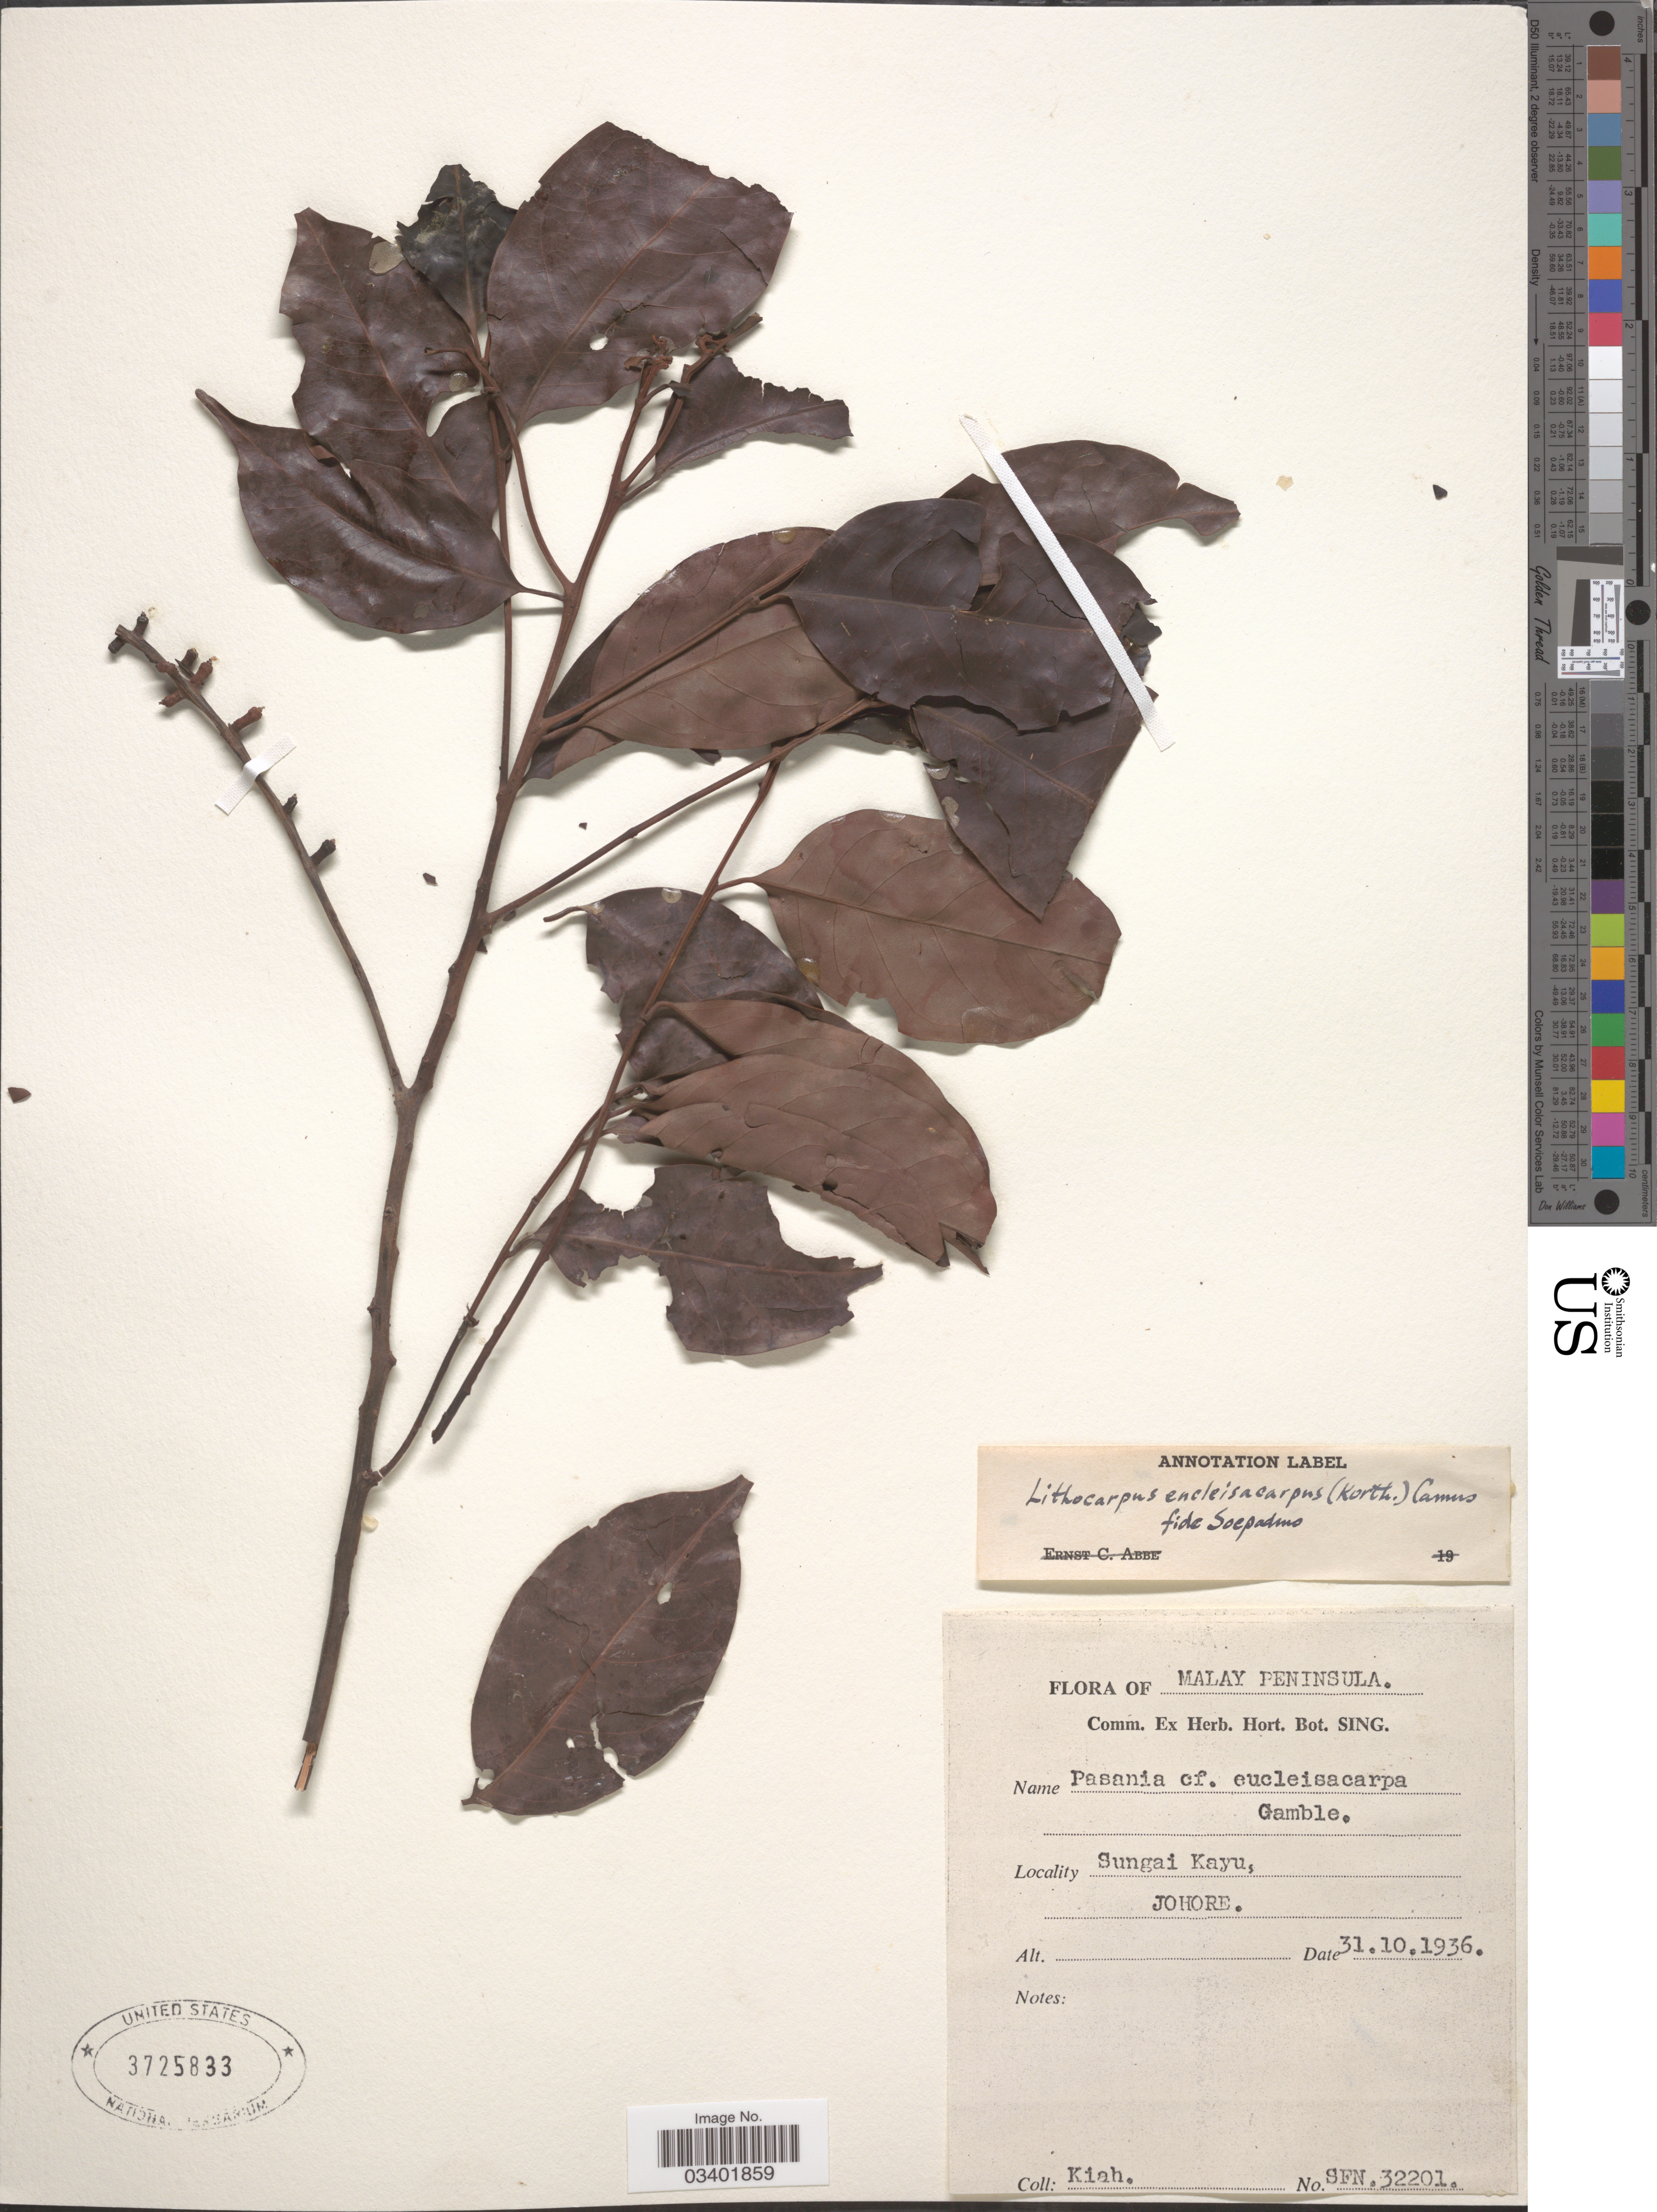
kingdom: Plantae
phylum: Tracheophyta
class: Magnoliopsida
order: Fagales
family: Fagaceae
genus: Lithocarpus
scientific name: Lithocarpus encleisocarpus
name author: (Korth.) A. Camus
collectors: -. Kiah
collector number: SFN32201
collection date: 1936-10-31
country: Malaysia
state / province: Johor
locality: Malay Peninsula. Sungai Kayu, Johore.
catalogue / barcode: US 3725833